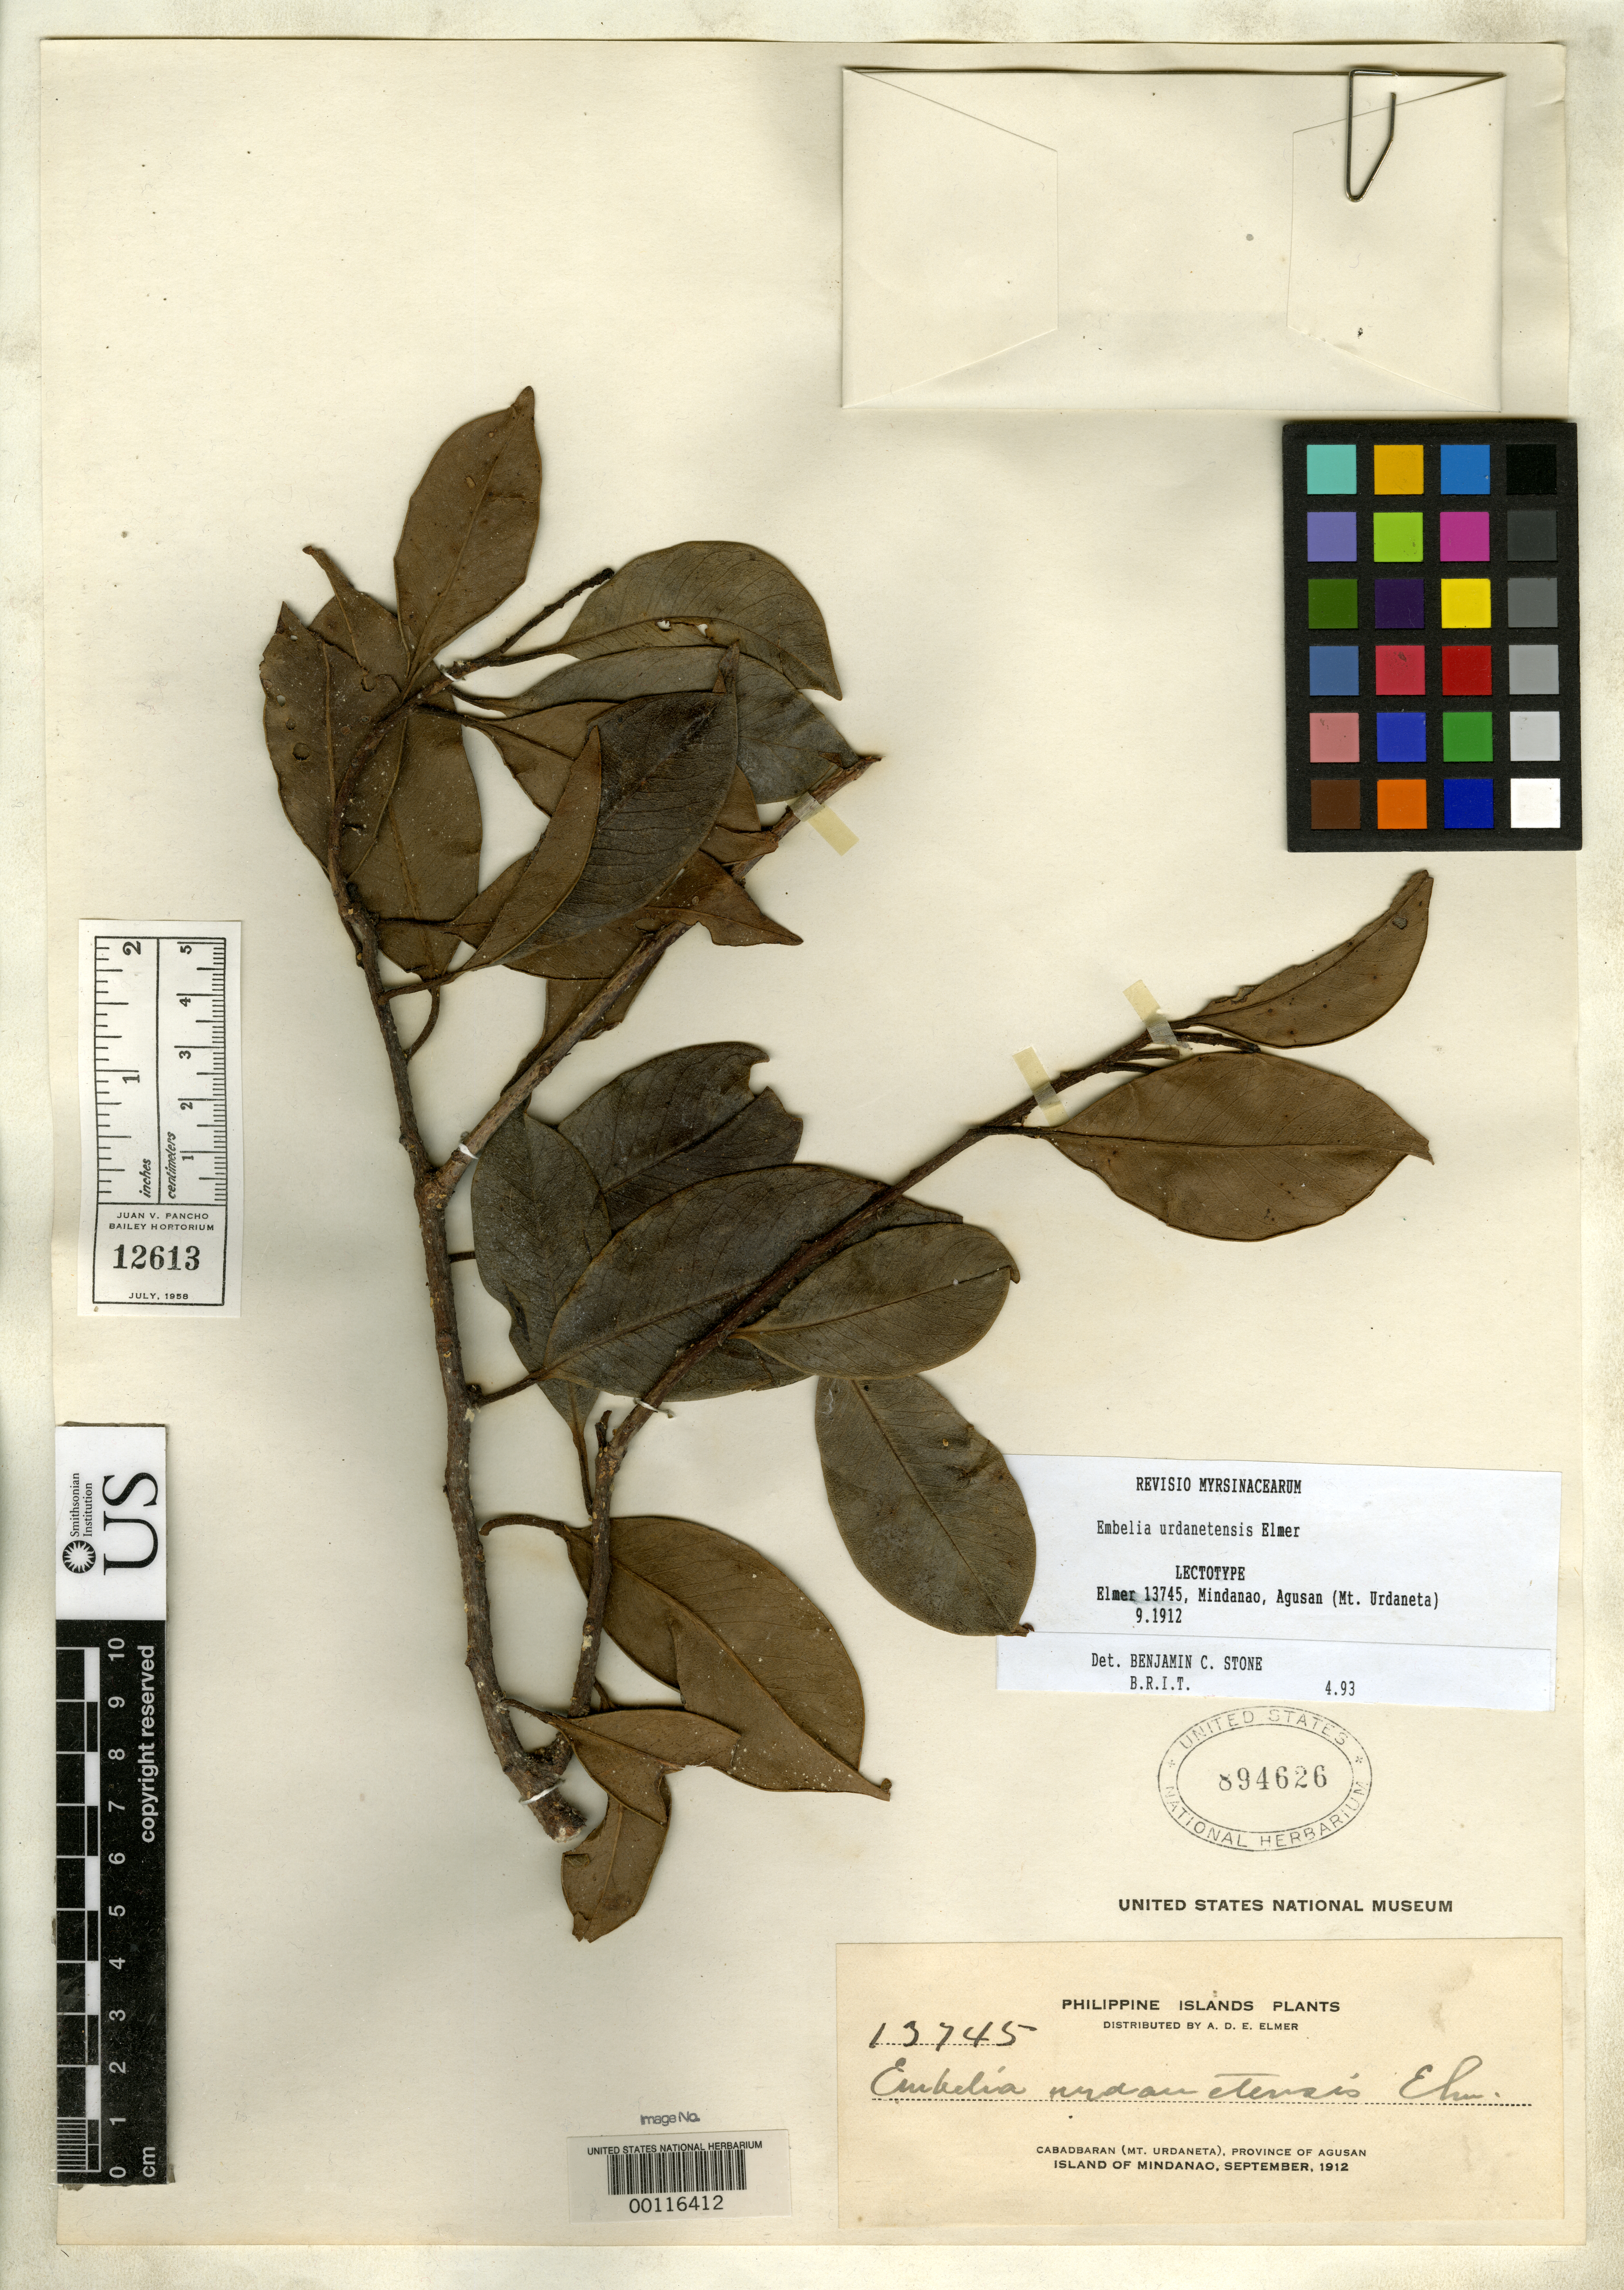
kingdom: Plantae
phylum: Tracheophyta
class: Magnoliopsida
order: Ericales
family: Primulaceae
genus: Embelia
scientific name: Embelia urdanetensis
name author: Elmer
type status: Isotype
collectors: A. D. E. Elmer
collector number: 13745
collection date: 1912-07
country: Philippines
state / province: Caraga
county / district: Agusan del Norte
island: Mindanao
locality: Cabadbaran (Mt. Urdaneta), province of Agusan, Island of Mindanao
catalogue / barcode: US 894626